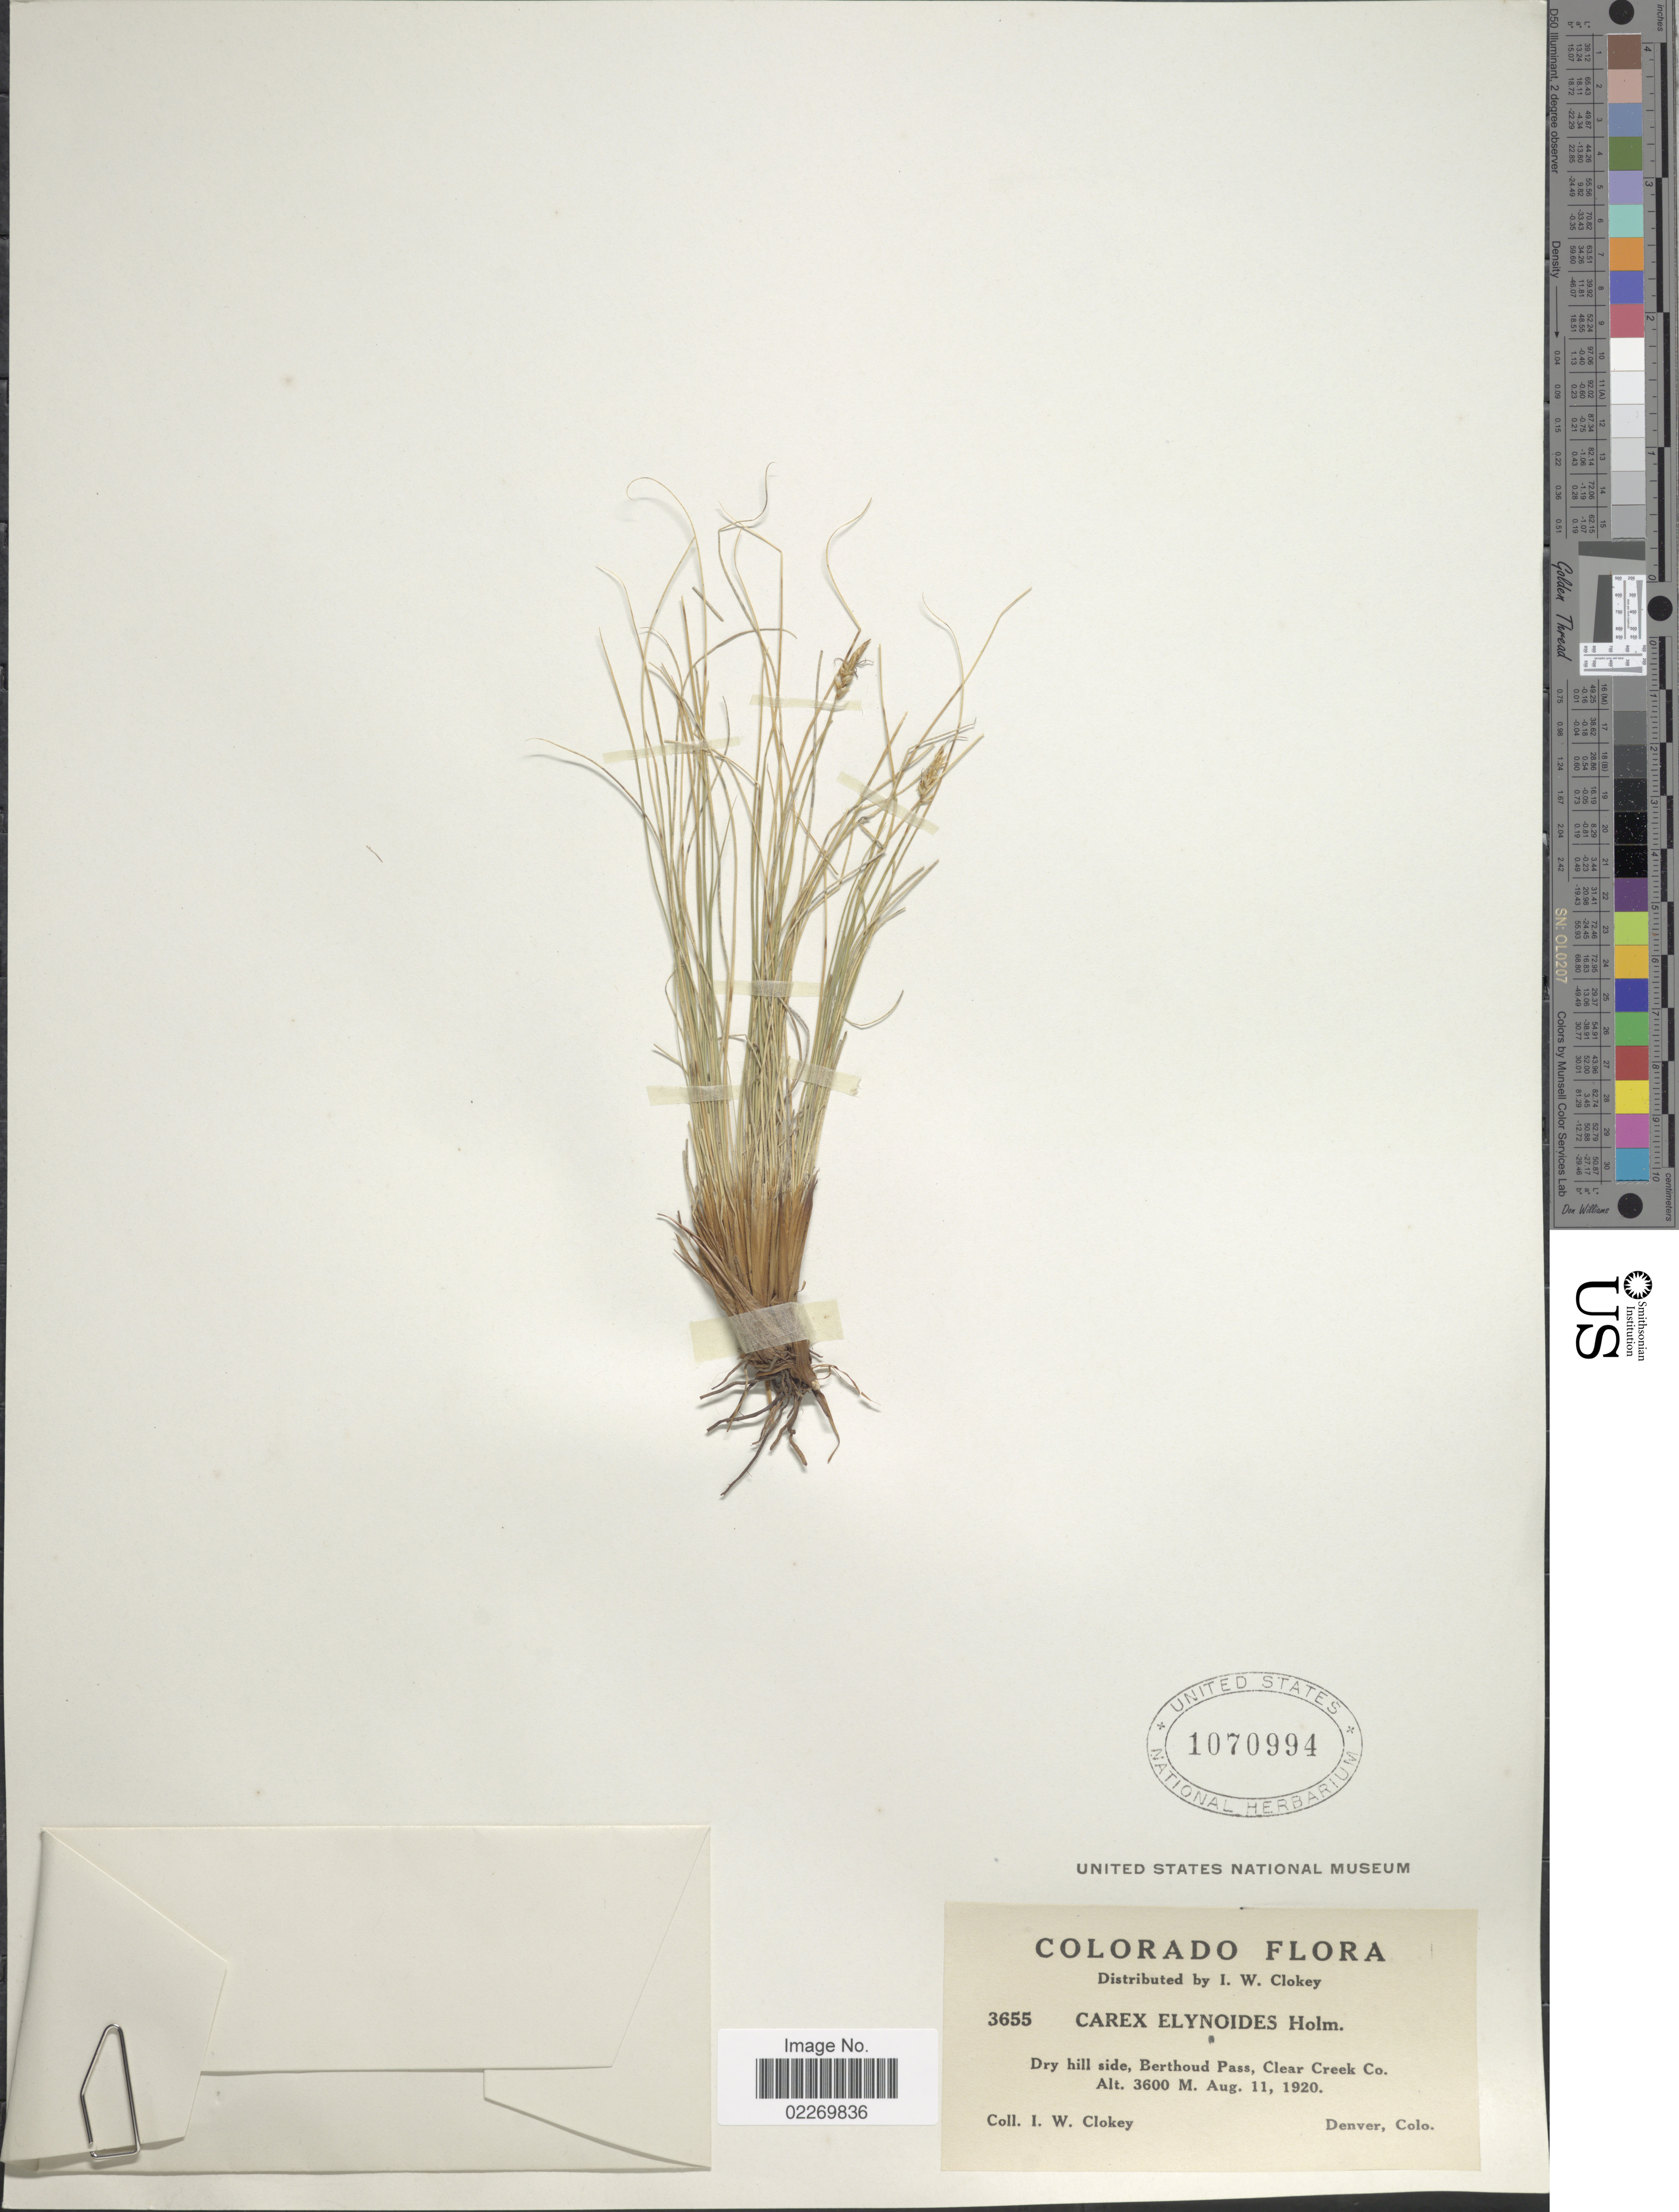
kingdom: Plantae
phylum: Tracheophyta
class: Liliopsida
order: Poales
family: Cyperaceae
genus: Carex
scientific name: Carex elynoides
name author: Holm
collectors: I. W. Clokey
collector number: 3655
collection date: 1920-08-11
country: United States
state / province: Colorado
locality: Dry hill side, Berthoud Pass, Clear Creek Co.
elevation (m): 3600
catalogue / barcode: US 1070994